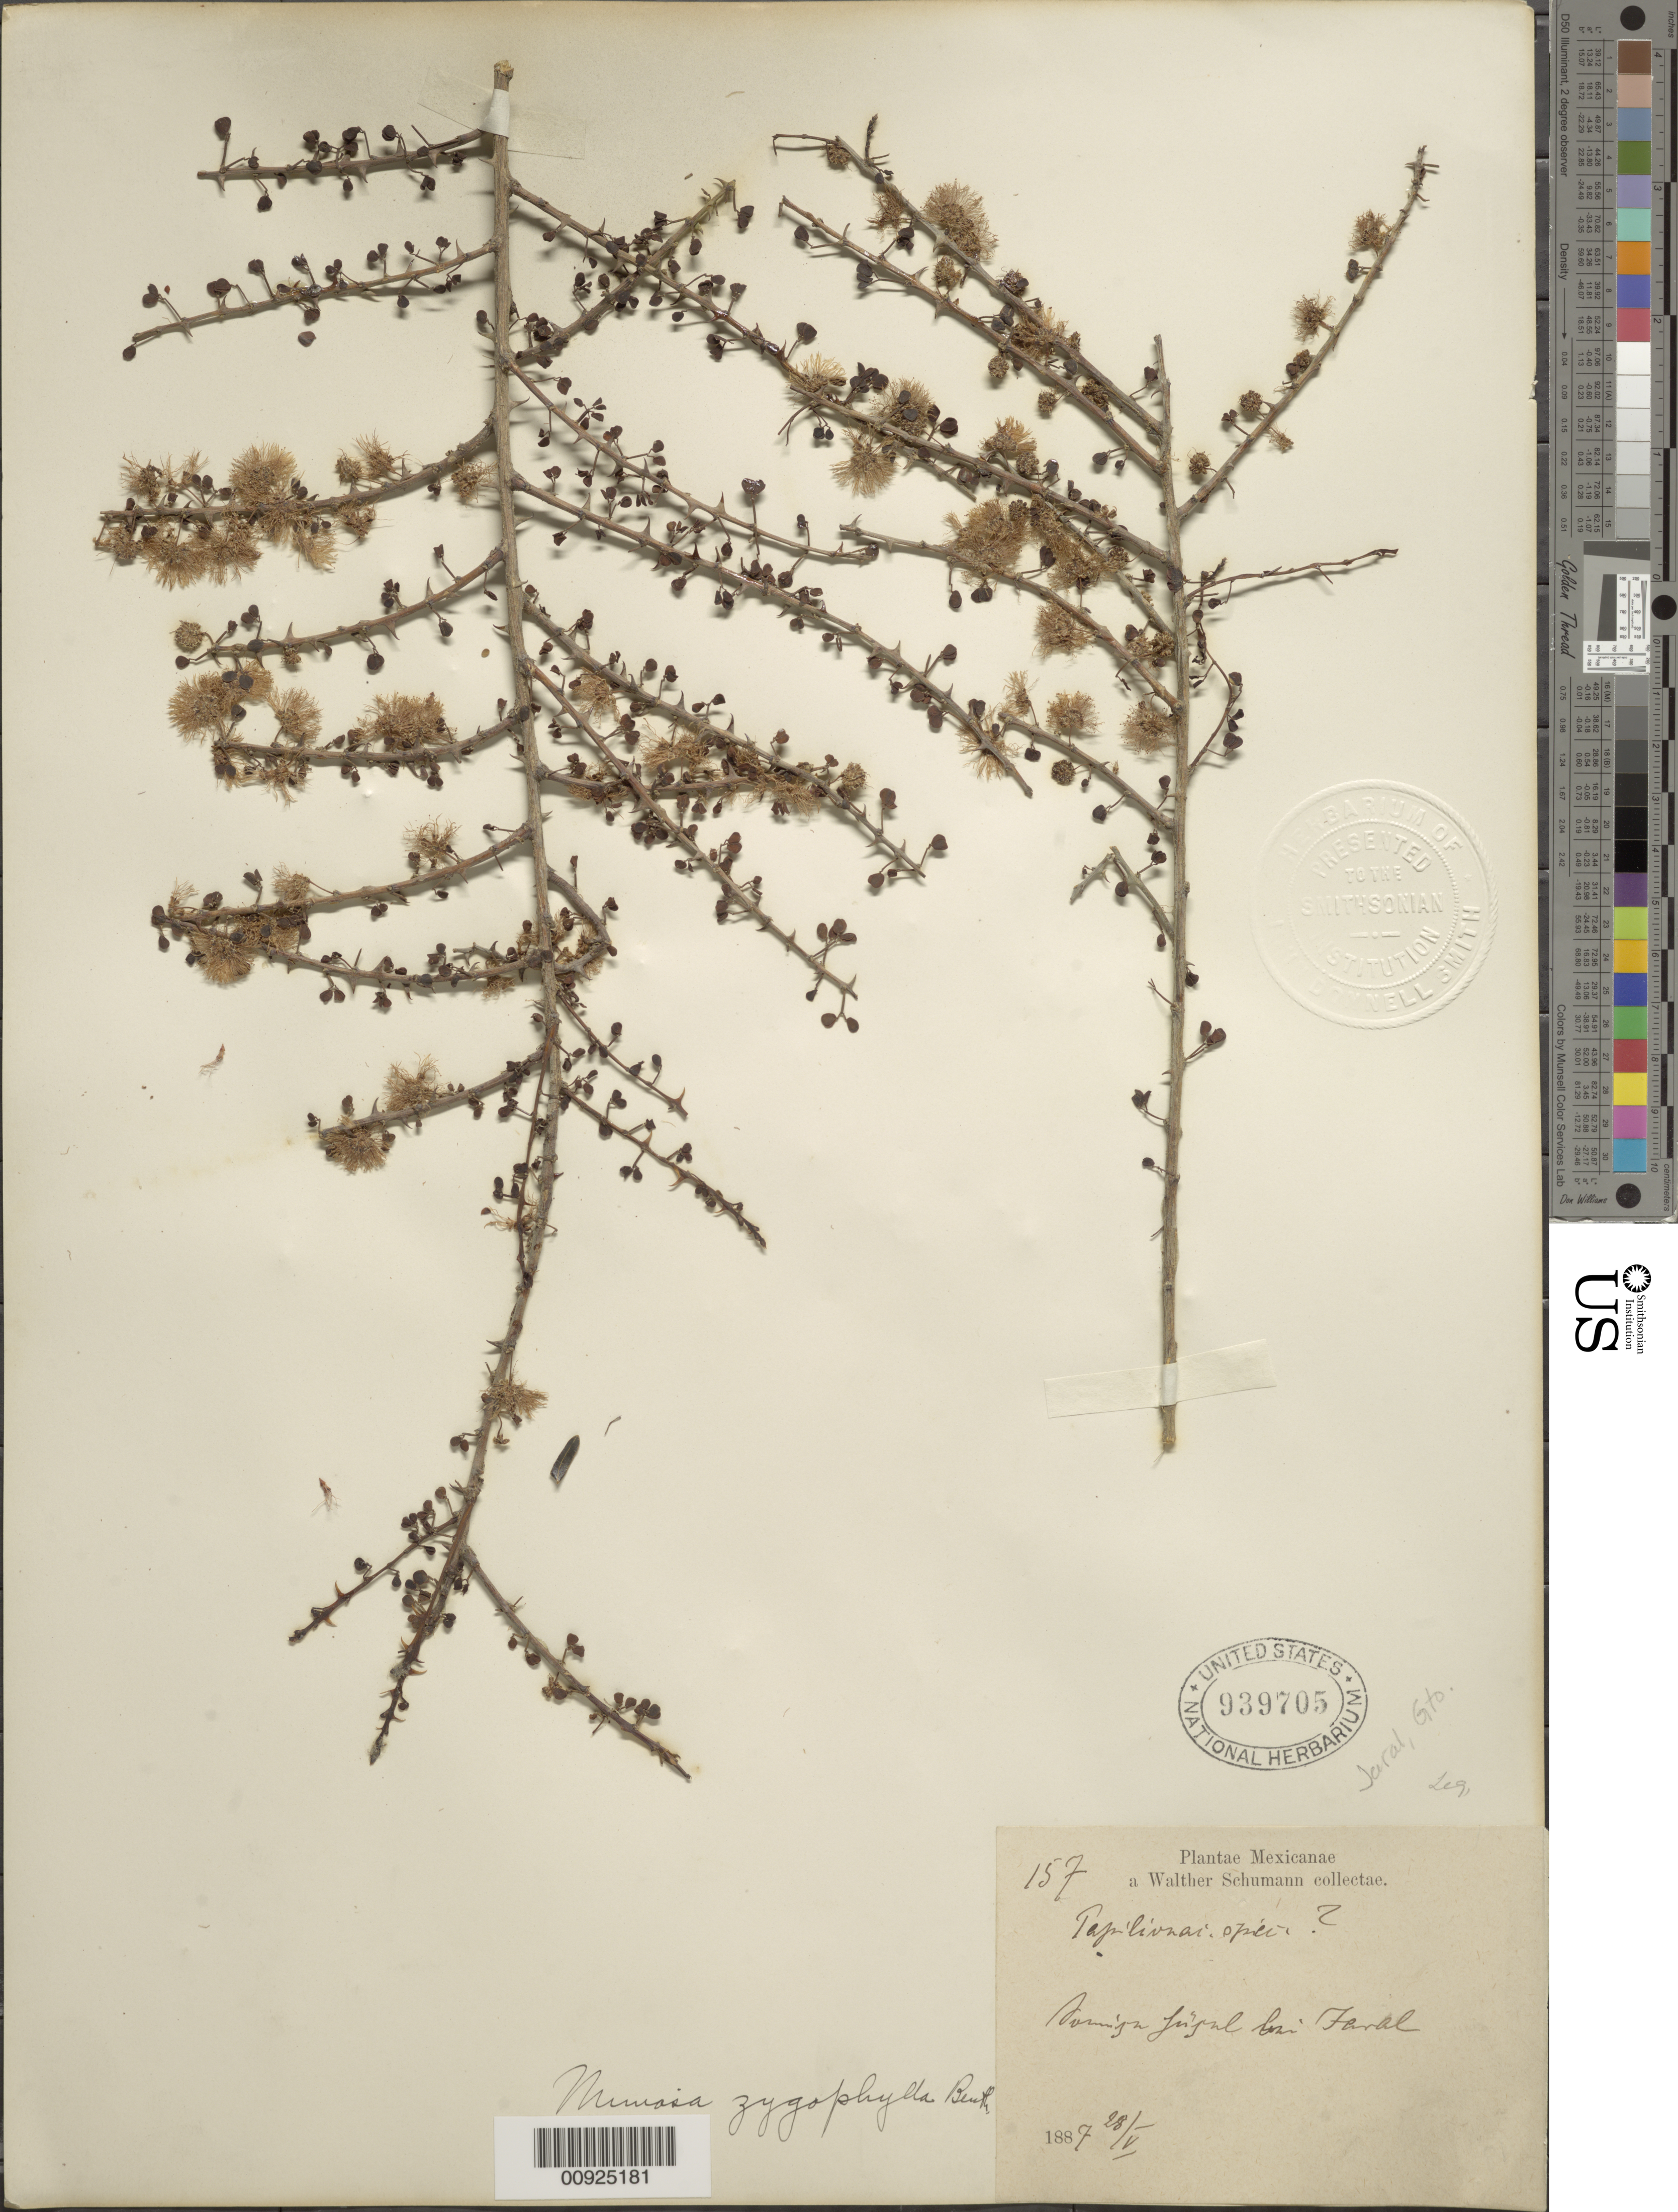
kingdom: Plantae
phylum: Tracheophyta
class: Magnoliopsida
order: Fabales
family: Fabaceae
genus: Mimosa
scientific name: Mimosa zygophylla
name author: Benth.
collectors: W. Schumann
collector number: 157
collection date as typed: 28 May 1887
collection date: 1887-05-28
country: Mexico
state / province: Guanajuato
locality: [sic, illegible] Bei Jaral.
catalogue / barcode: US 939705